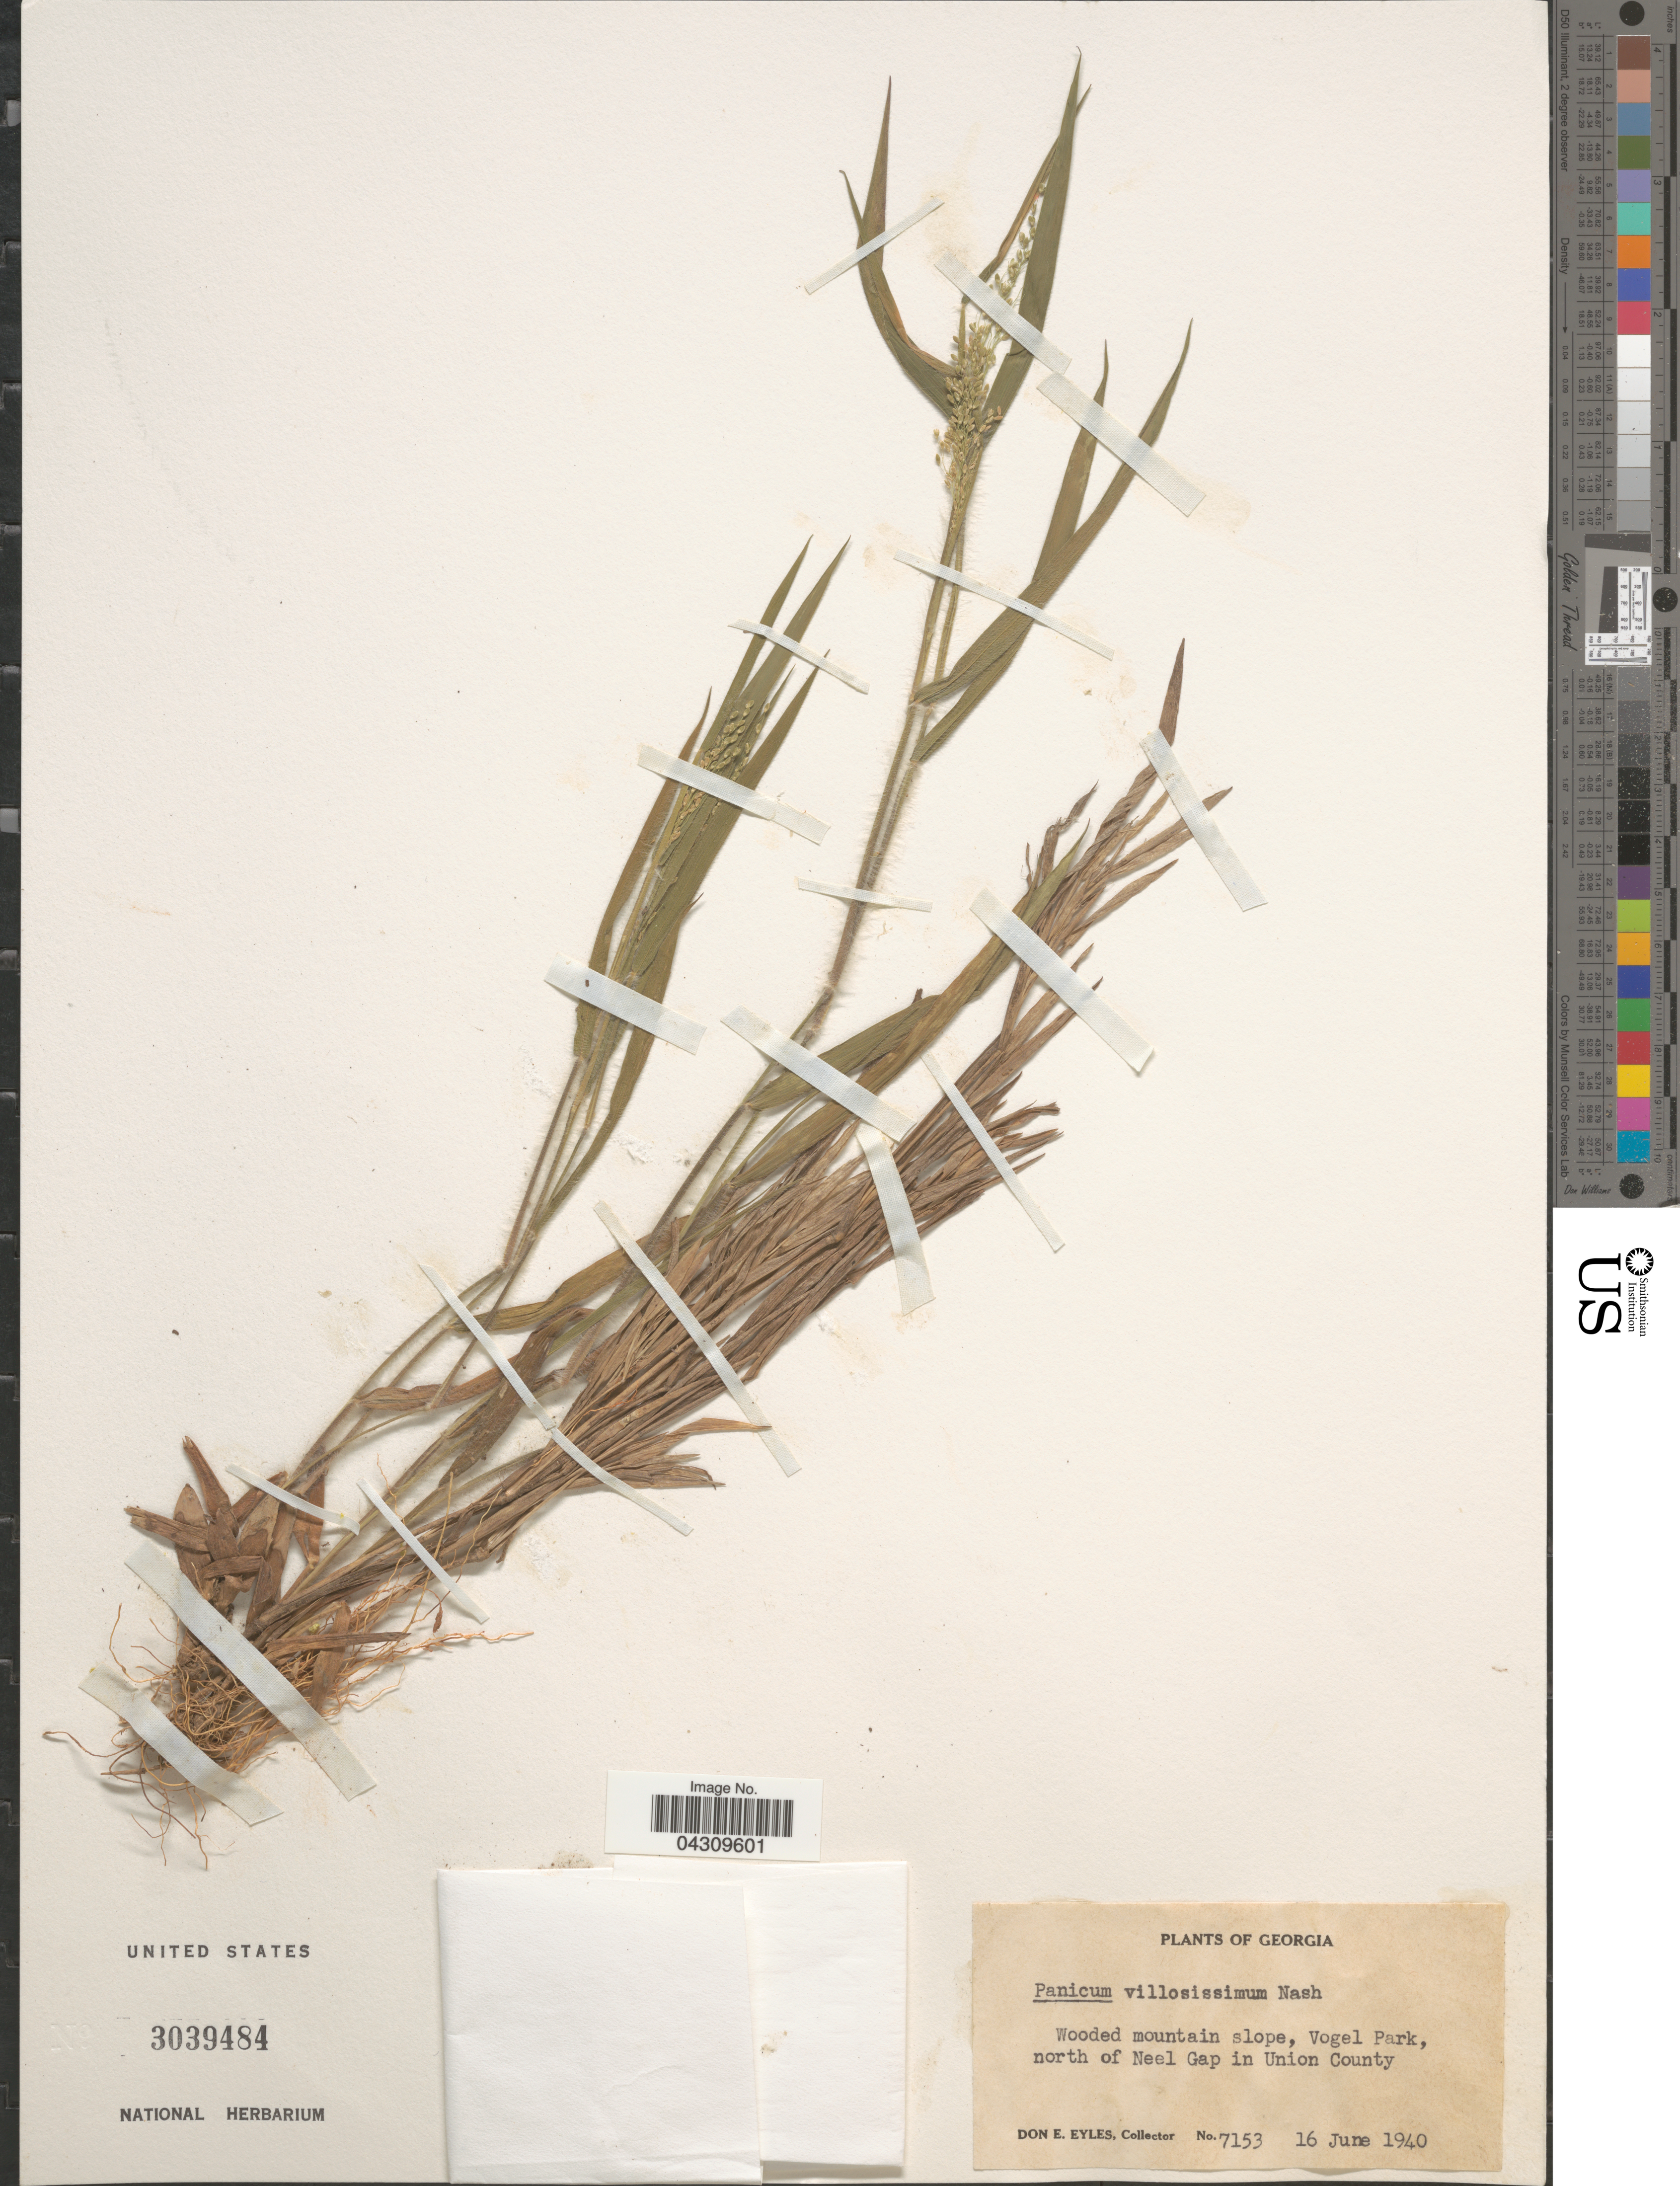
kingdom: Plantae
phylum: Tracheophyta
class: Liliopsida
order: Poales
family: Poaceae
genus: Dichanthelium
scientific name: Dichanthelium acuminatum var. acuminatum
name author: (Sw.) Gould & C.A. Clark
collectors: D. Eyles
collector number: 7153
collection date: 1940-06-16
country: United States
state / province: Georgia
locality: Wooded mountain slope, Vogel Park, north of Neel Gap in Union County.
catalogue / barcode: US 3039484